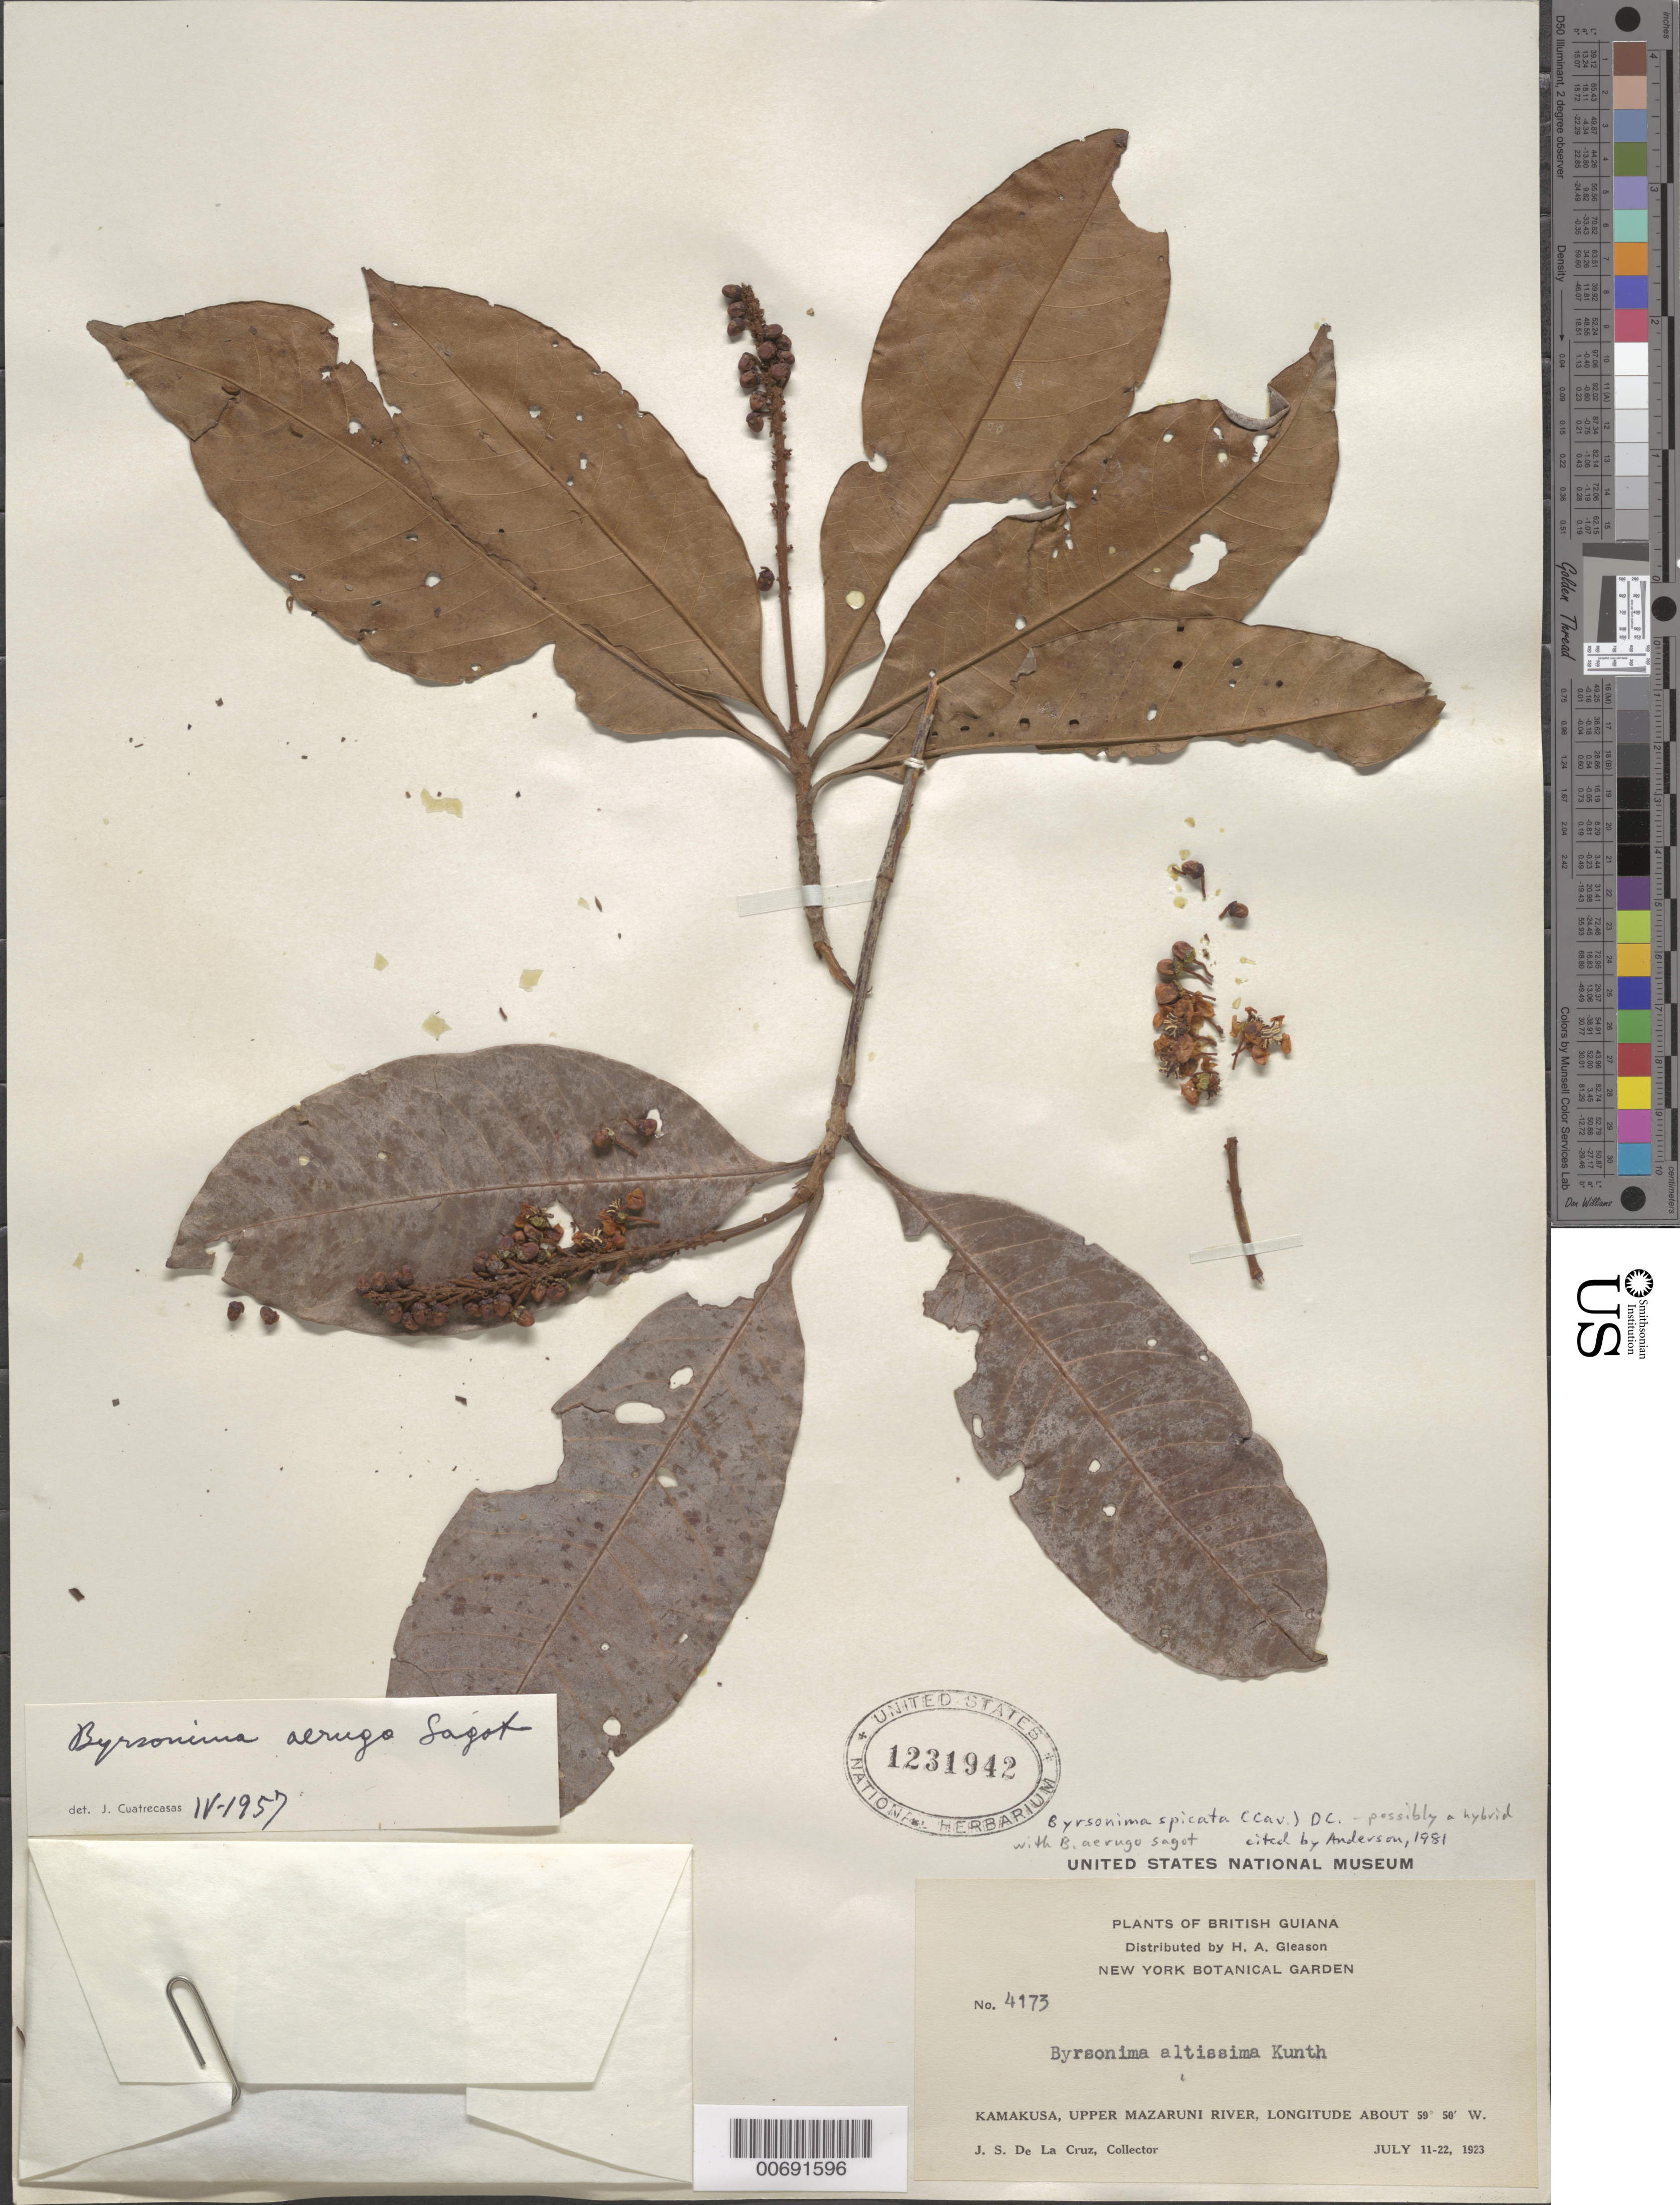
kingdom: Plantae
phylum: Tracheophyta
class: Magnoliopsida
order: Malpighiales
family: Malpighiaceae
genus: Byrsonima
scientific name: Byrsonima spicata (Cav.) DC.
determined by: Anderson, W. R., (MICH), University of Michigan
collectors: J. S. de la Cruz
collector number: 4173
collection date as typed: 11-Jul-23 to 22-Jul-23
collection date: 1923-07-11/1923-07-22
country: Guyana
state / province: Cuyuni-Mazaruni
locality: Kamakusa, Upper Mazaruni R.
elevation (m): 100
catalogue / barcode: US 1231942